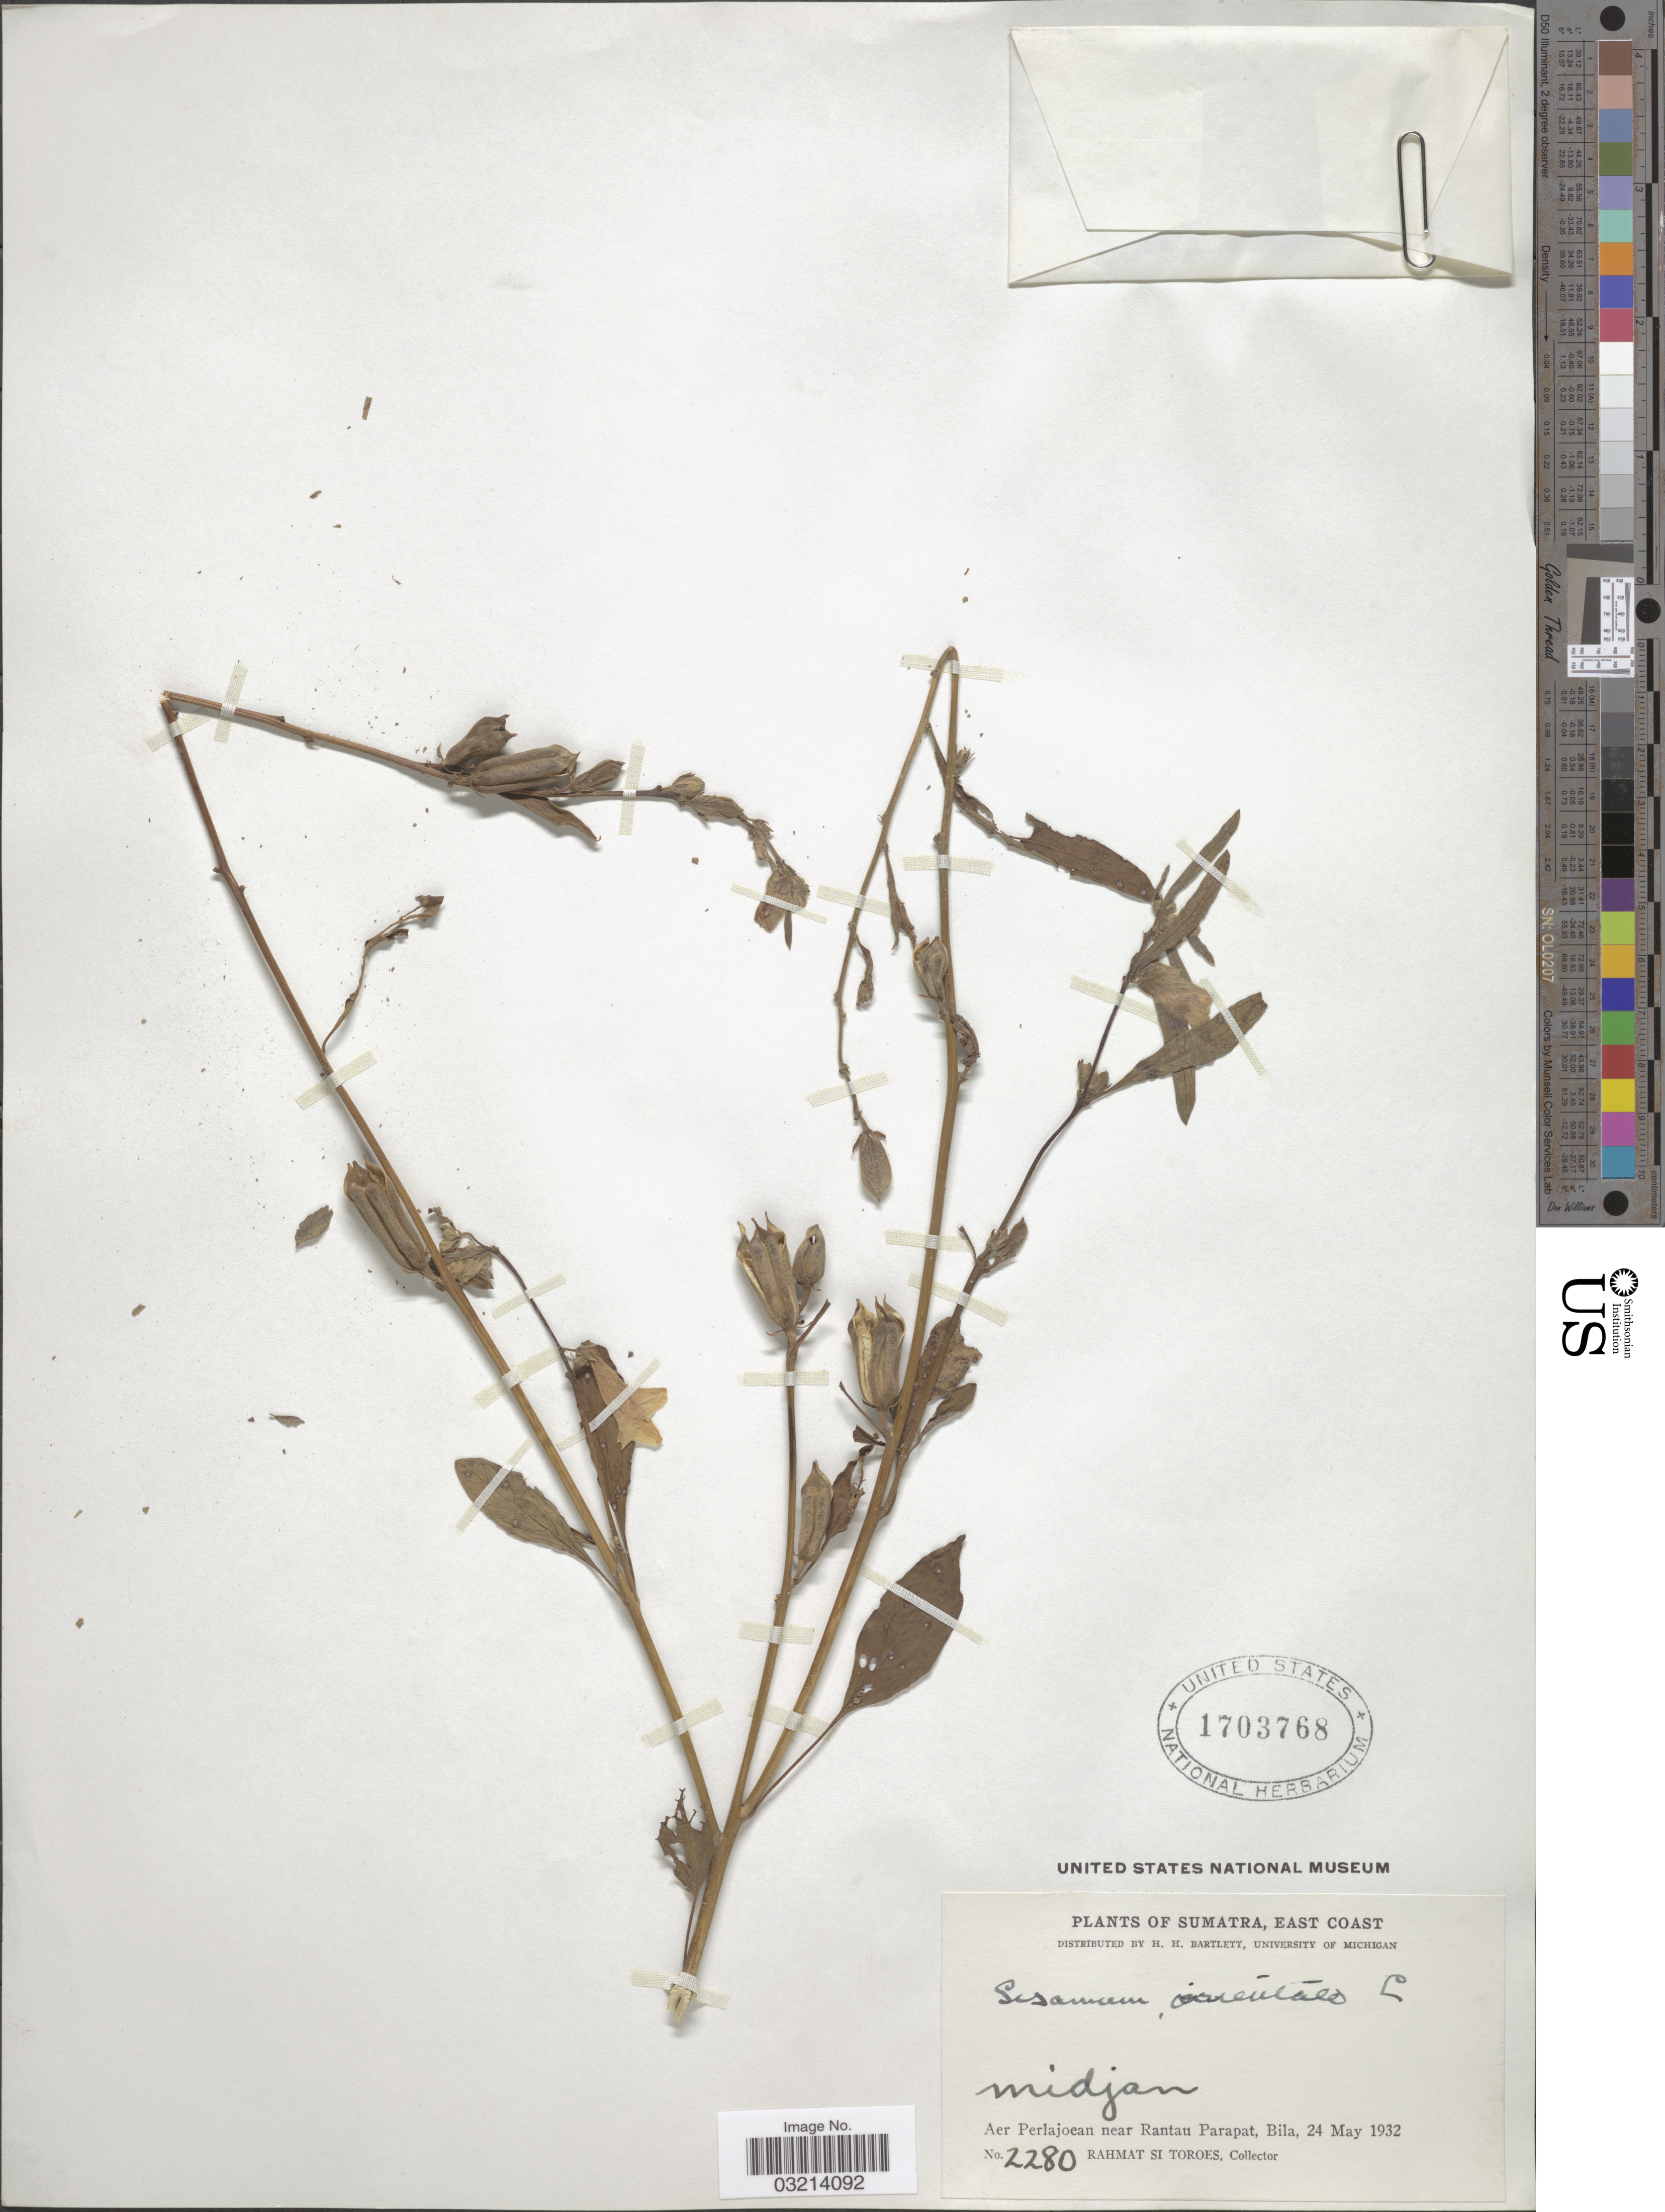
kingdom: Plantae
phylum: Tracheophyta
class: Magnoliopsida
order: Lamiales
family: Pedaliaceae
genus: Sesamum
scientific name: Sesamum indicum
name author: L.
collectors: Rahmat Si Boeea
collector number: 2280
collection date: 1932-05-24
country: Indonesia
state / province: Sumatra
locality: East Coast. Midjan. Aer Perlajoean near Rantau Parapat, Bila.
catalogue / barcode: US 1703768